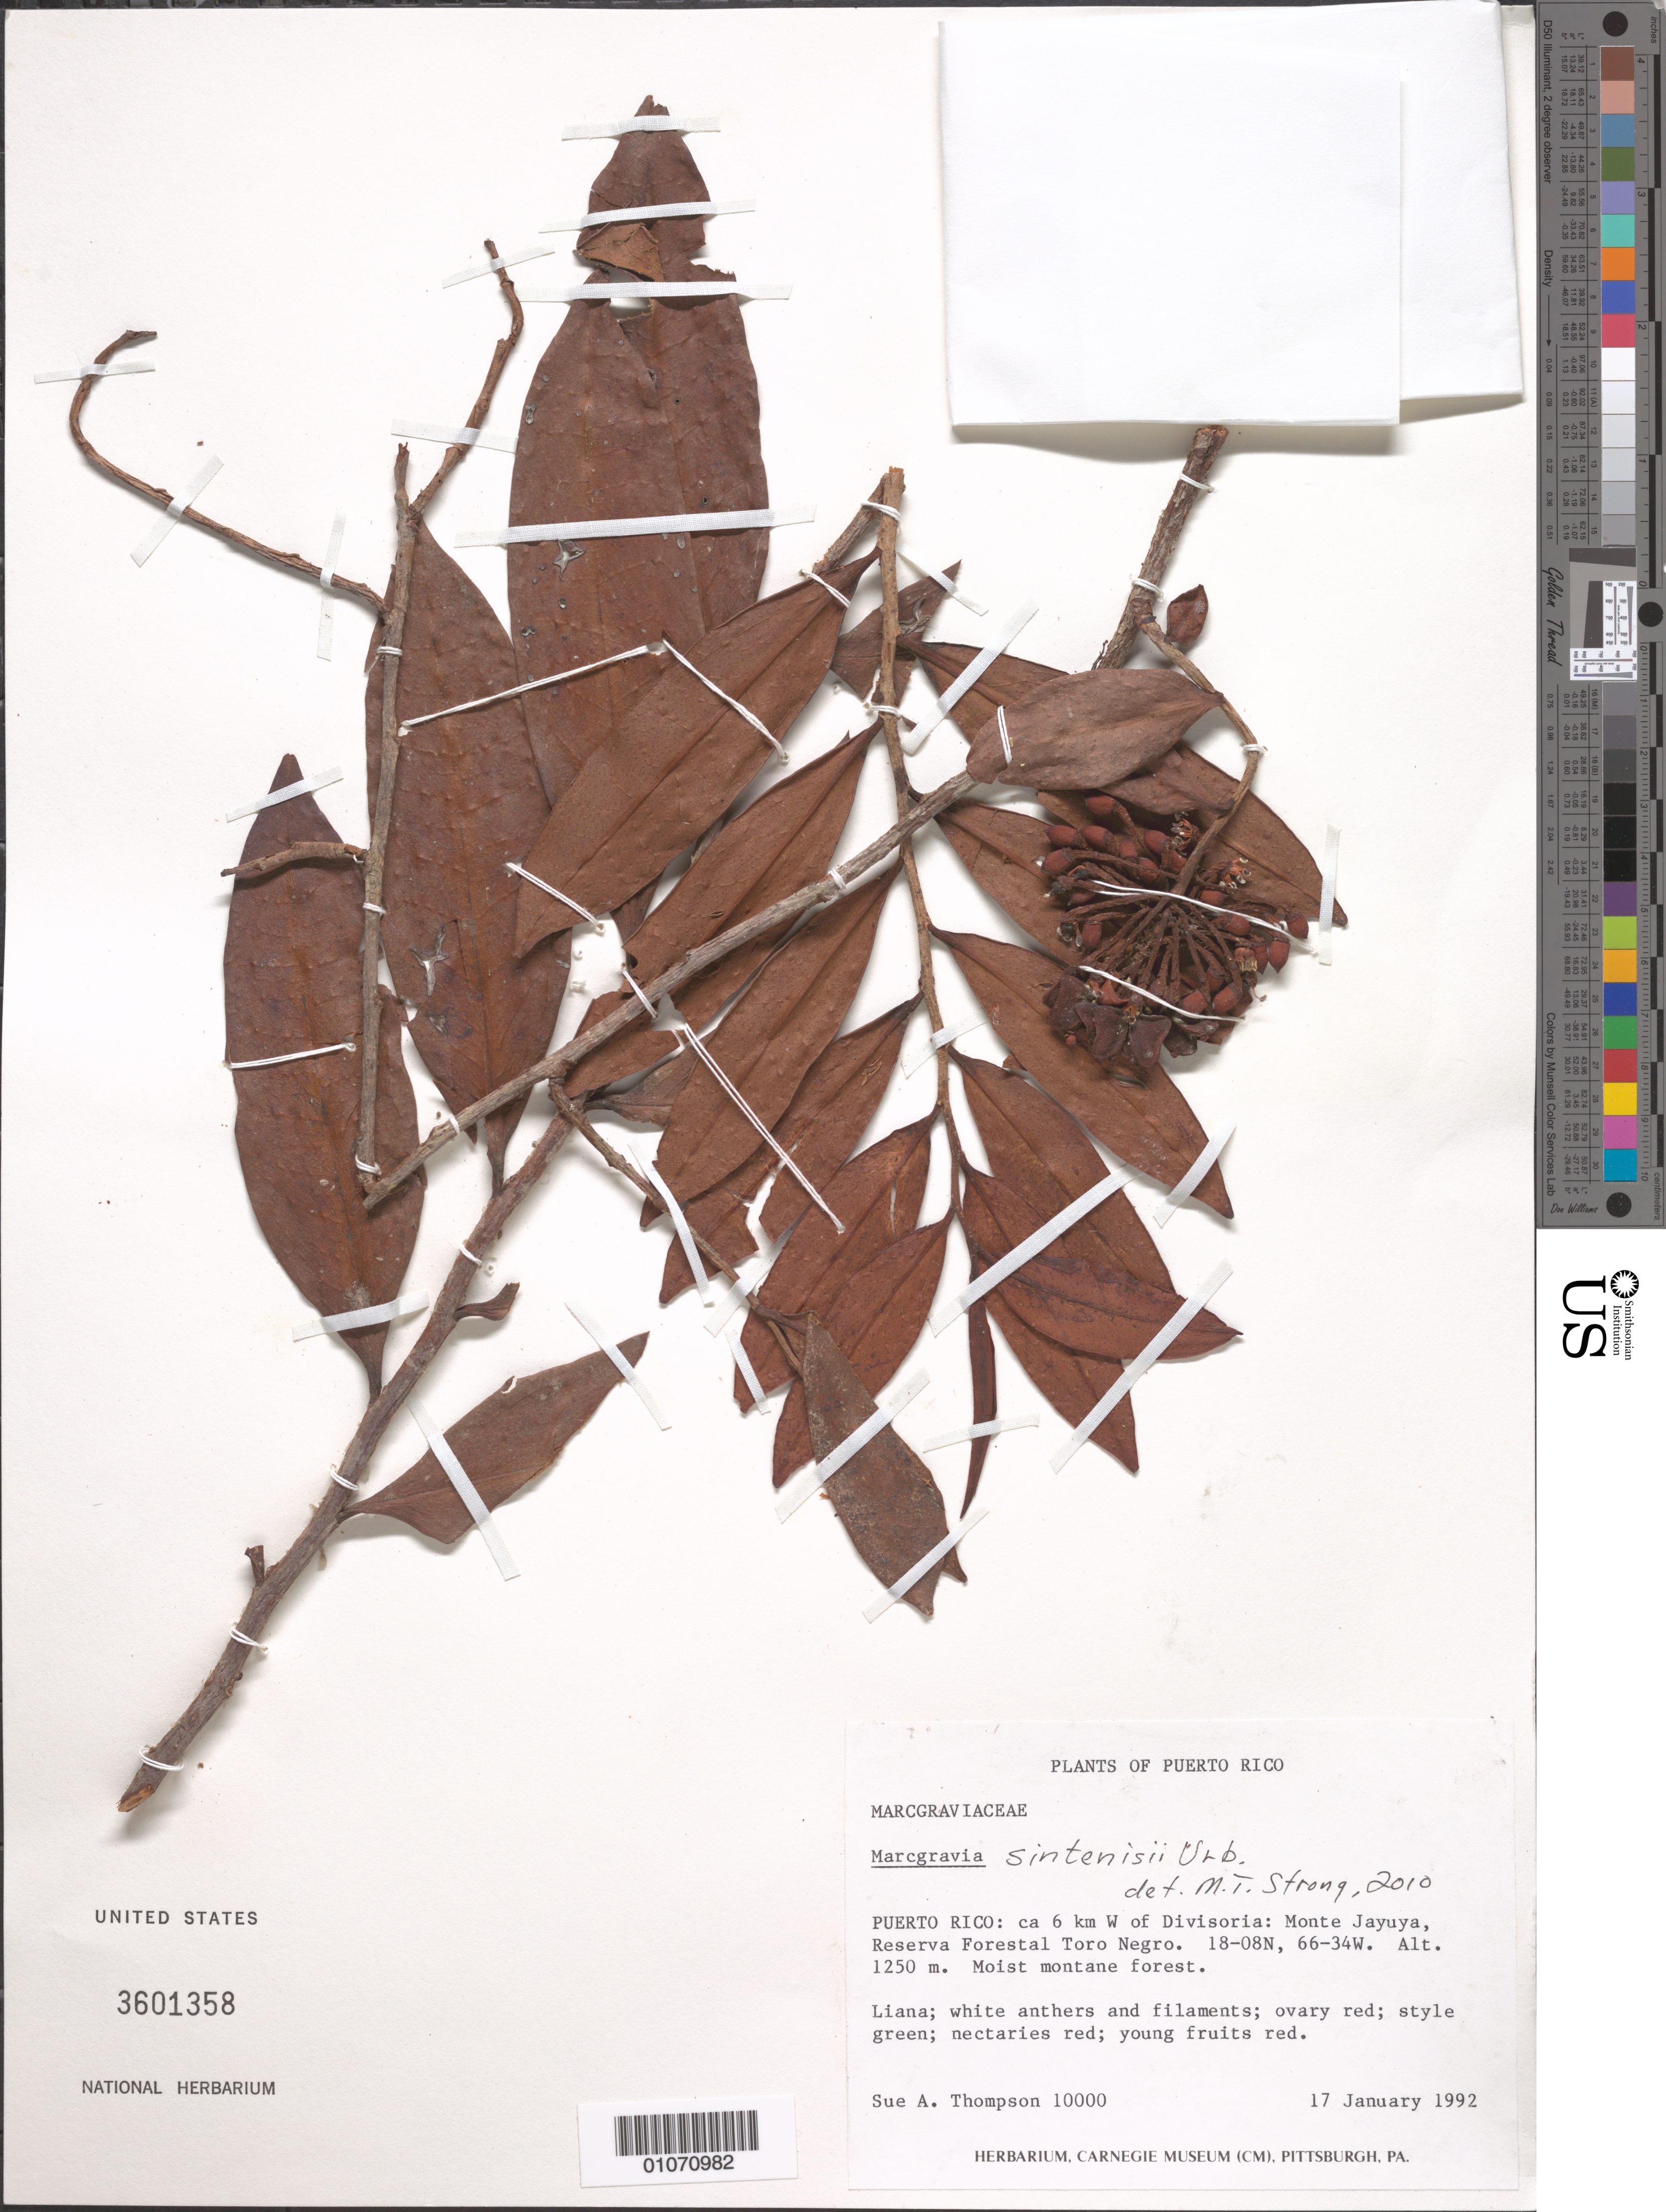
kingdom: Plantae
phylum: Tracheophyta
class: Magnoliopsida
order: Ericales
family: Marcgraviaceae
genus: Marcgravia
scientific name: Marcgravia sintenisii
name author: Urb.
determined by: Strong, M. T., (US), Smithsonian Institution - National Museum of Natural History (UNITED STATES)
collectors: S. A. Thompson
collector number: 10000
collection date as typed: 17 Jan 1992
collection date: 1992-01-17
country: Puerto Rico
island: Puerto Rico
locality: Reserva Forestal Toro Negro, about 6 km W of Divisoria, Monte Jayuya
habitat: Moist montane forest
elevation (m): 1250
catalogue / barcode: US 3601358